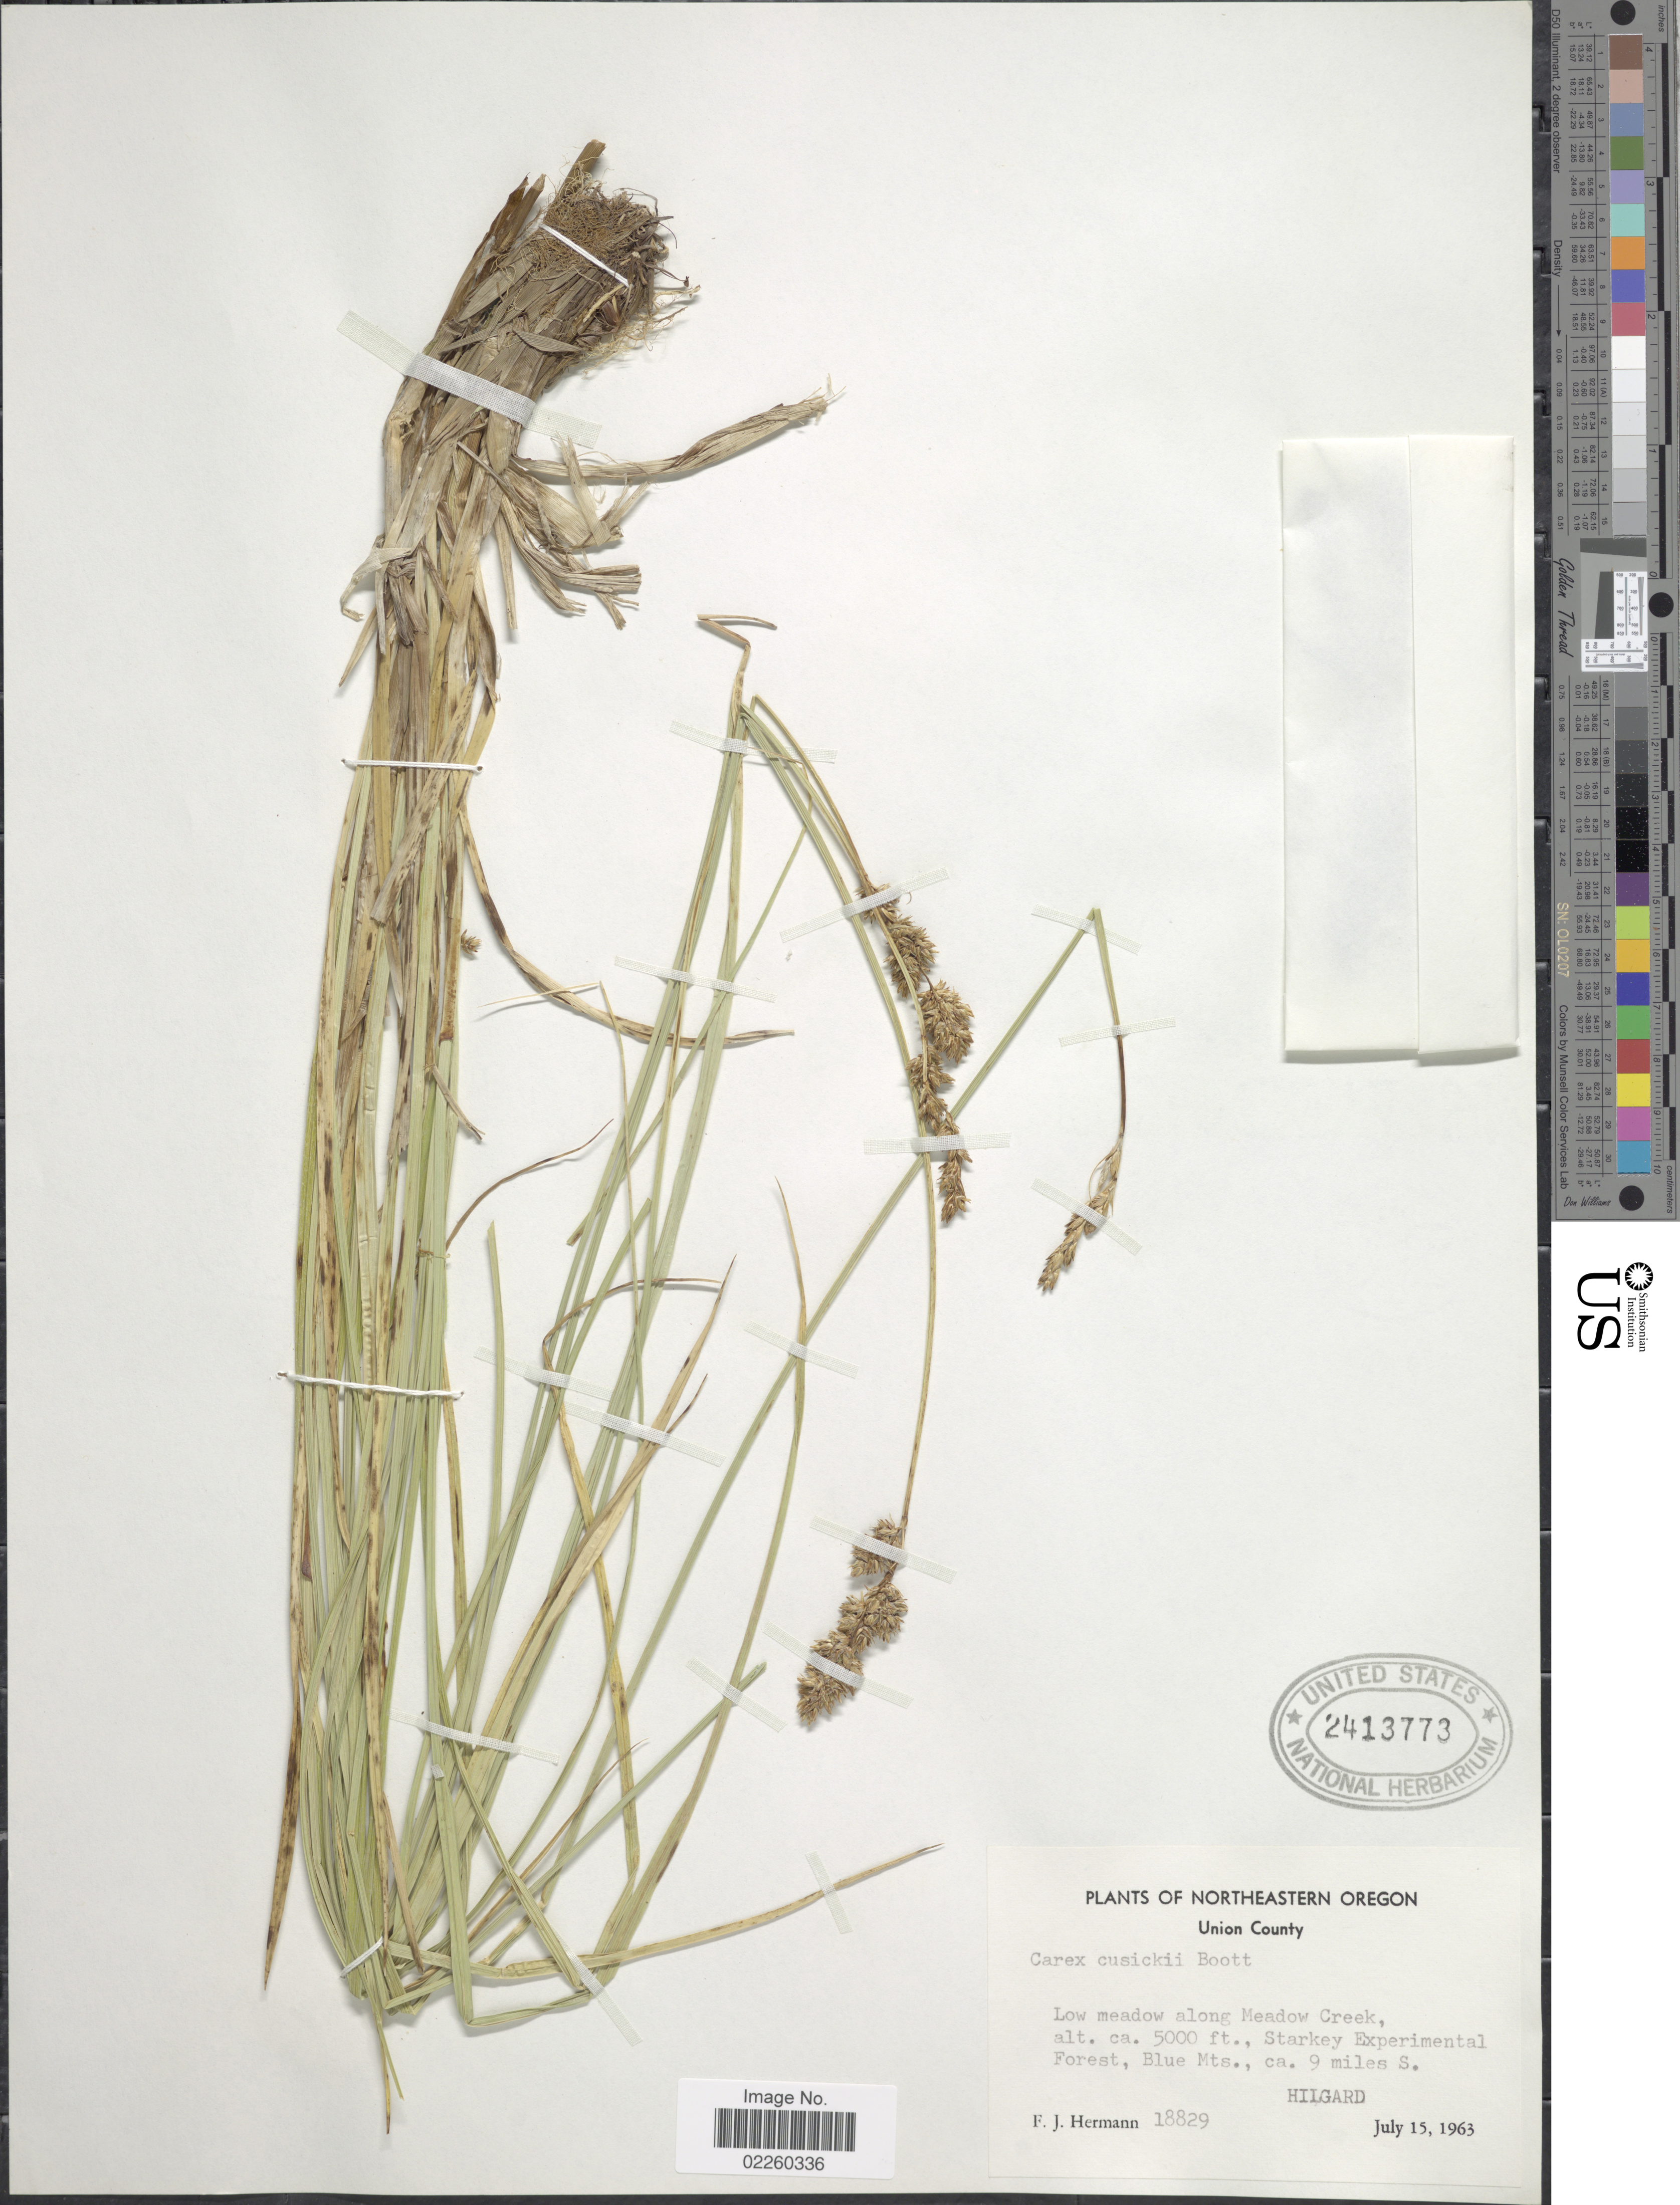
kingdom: Plantae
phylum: Tracheophyta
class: Liliopsida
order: Poales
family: Cyperaceae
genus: Carex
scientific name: Carex cusickii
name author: Mack.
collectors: F. J. Hermann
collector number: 18829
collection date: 1963-07-15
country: United States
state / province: Oregon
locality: Northeastern Oregon, Union County, Low meadow along Meadow Creek, Starkey Experimental Forest, Blue Mts., Ca. 9 miles S., Hilgard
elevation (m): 1524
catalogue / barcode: US 2413773